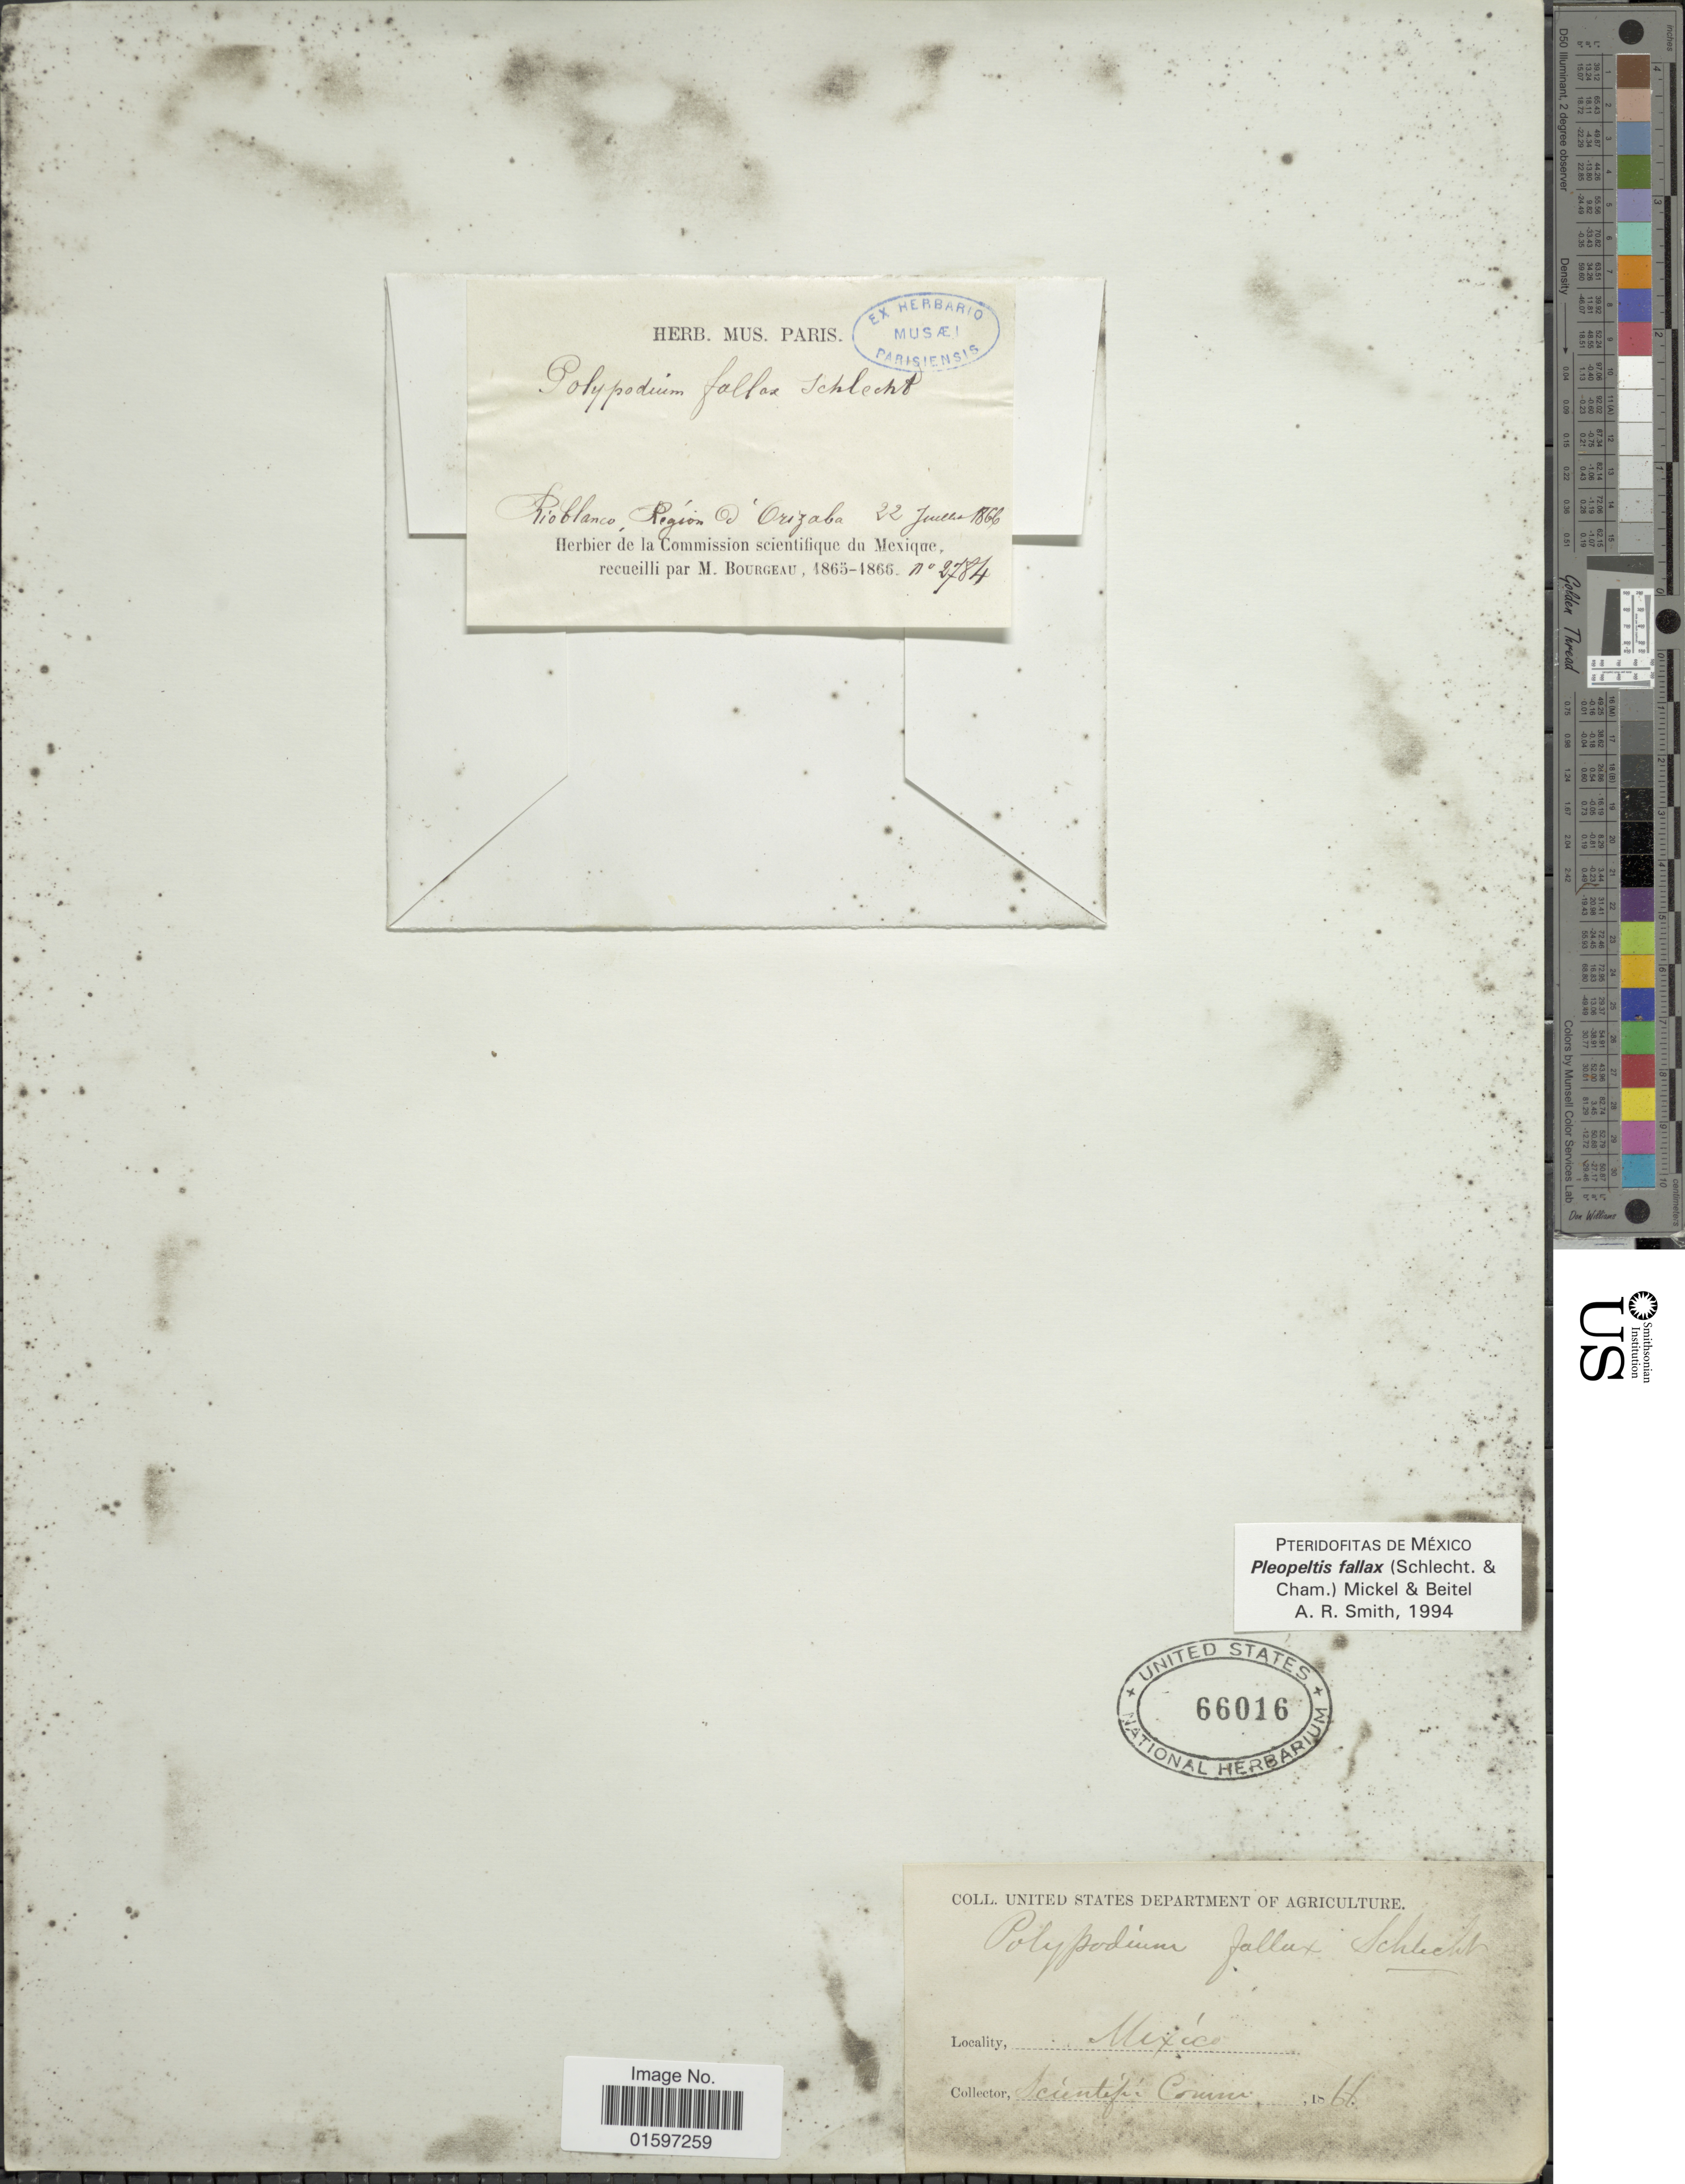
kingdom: Plantae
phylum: Tracheophyta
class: Polypodiopsida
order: Polypodiales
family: Polypodiaceae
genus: Pleopeltis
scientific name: Pleopeltis fallax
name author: (Schltdl. & Cham.) Mickel & Beitel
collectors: M. Bourgeau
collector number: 2784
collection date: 1866-07-22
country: Mexico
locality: Rioblanco, Región d'Orizaba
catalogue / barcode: US 66016